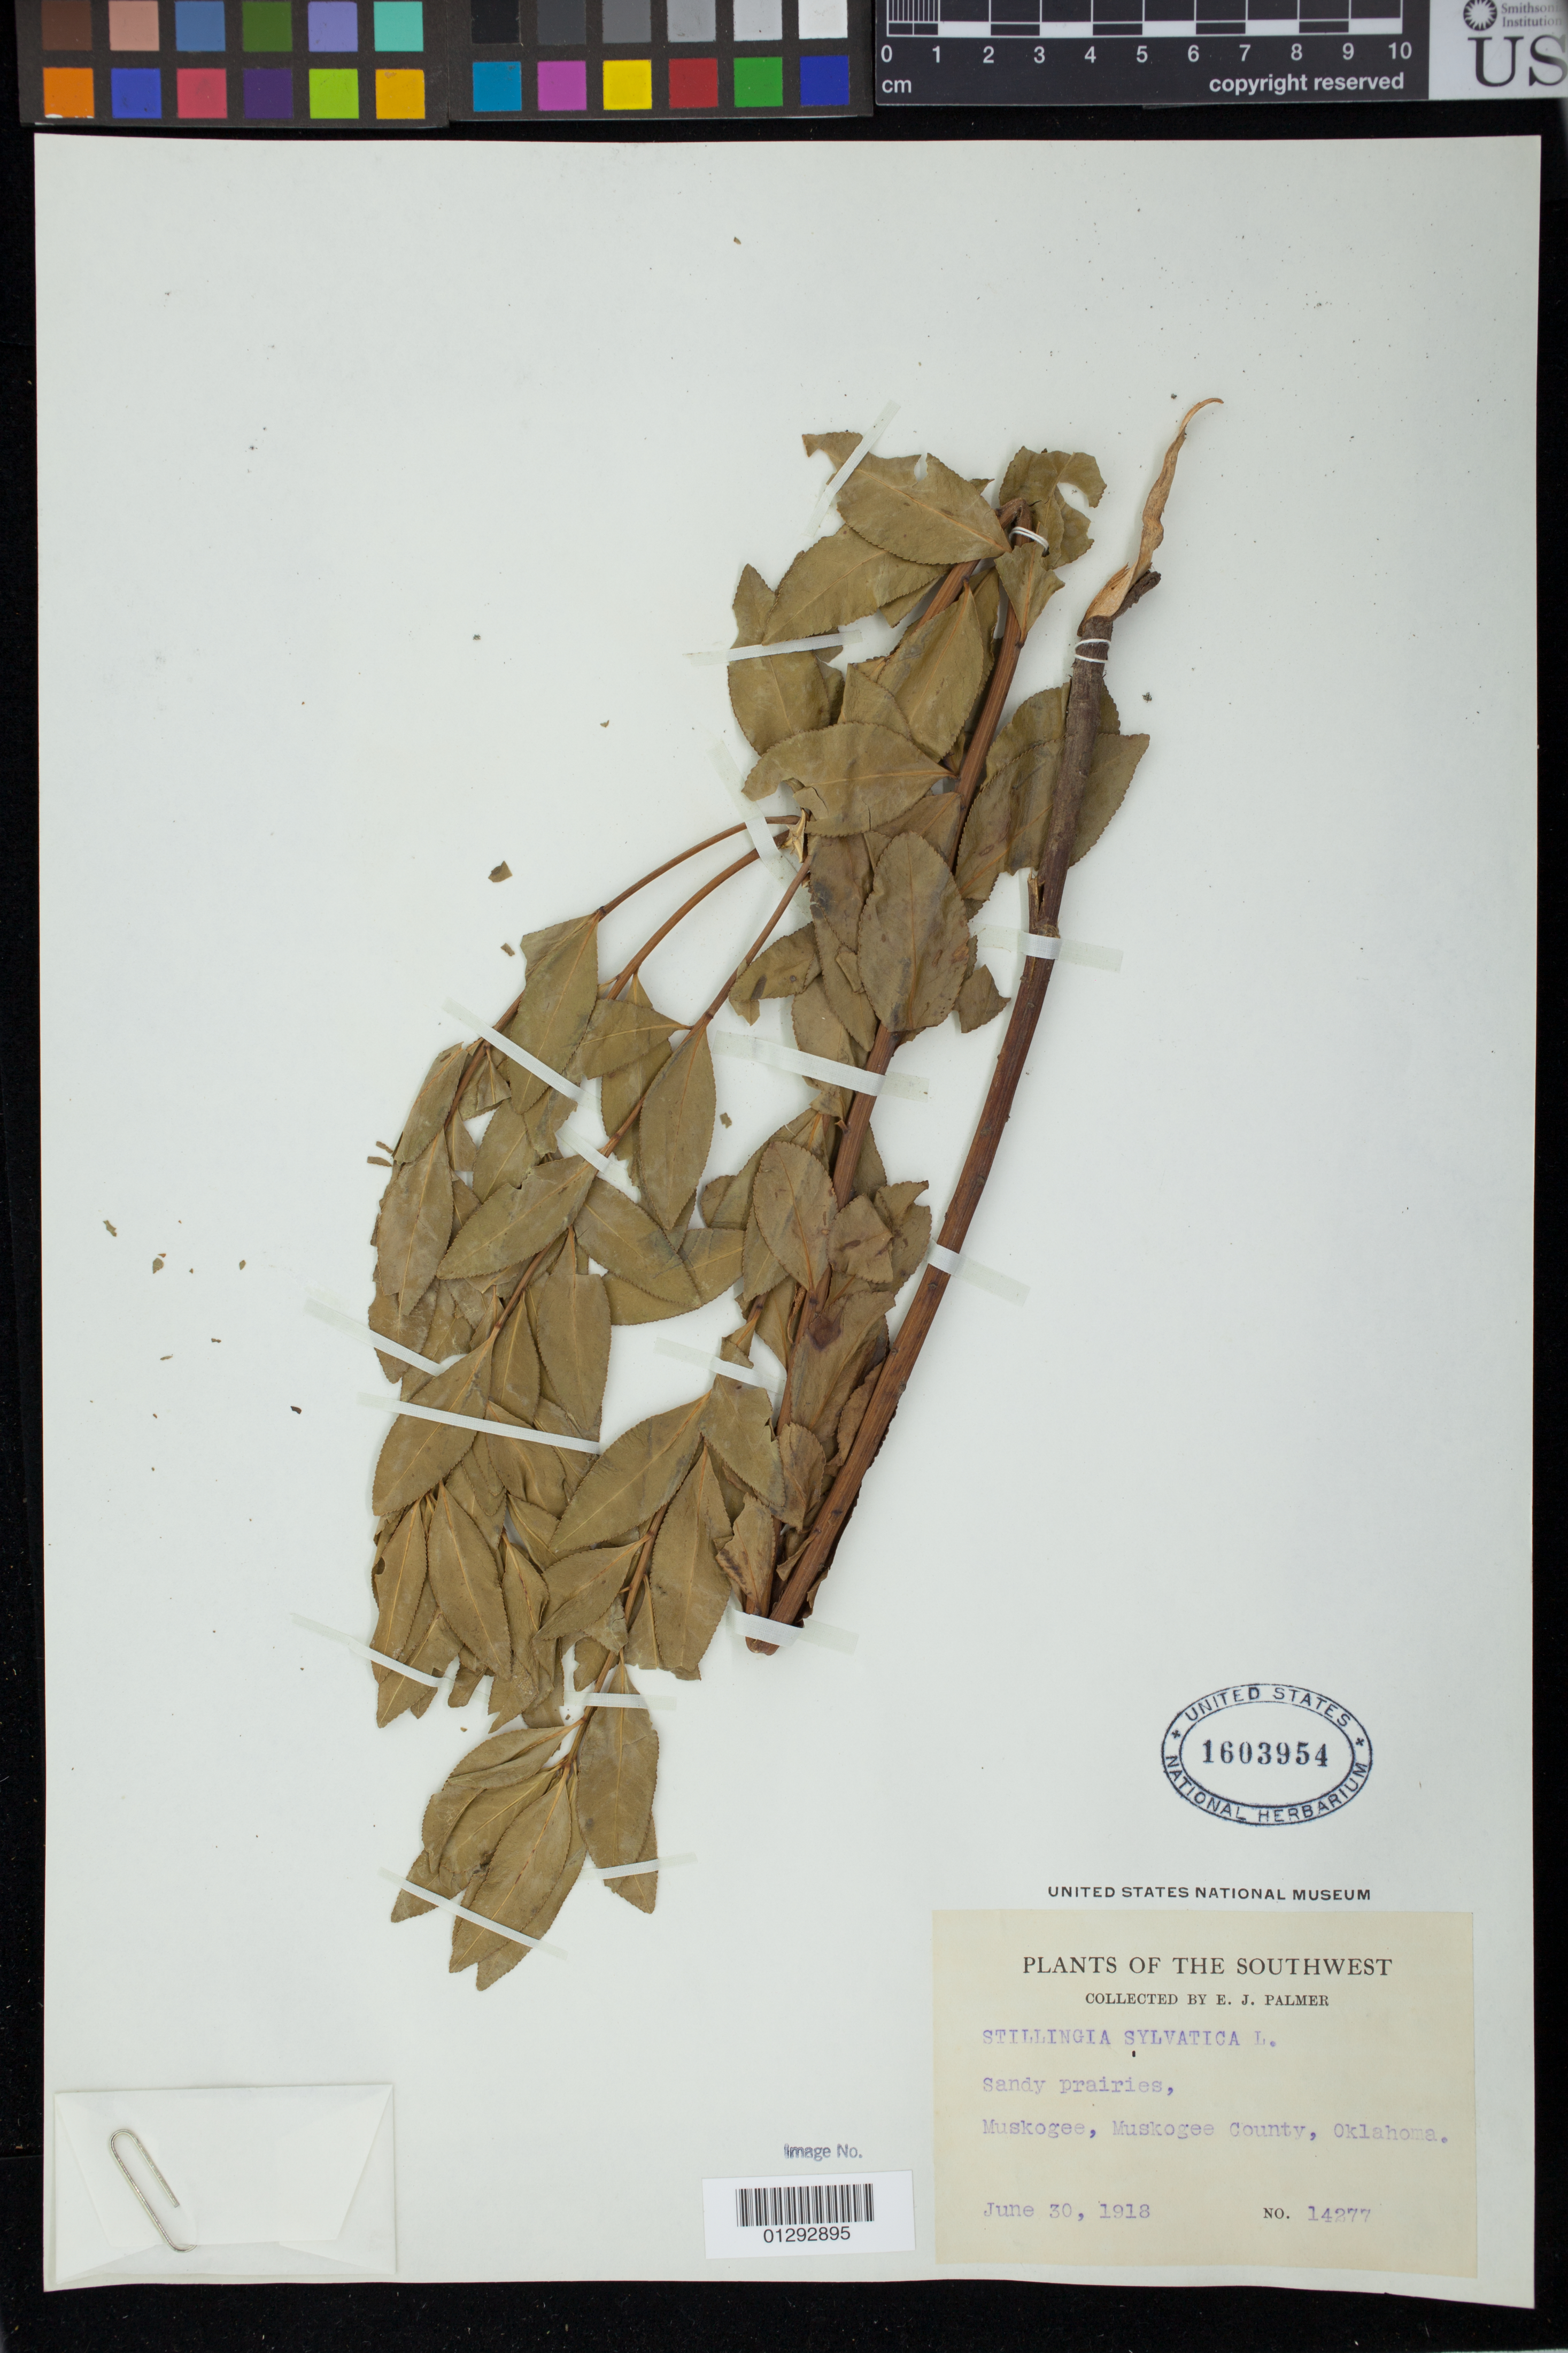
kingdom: Plantae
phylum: Tracheophyta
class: Magnoliopsida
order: Malpighiales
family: Euphorbiaceae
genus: Stillingia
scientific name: Stillingia sylvatica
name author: L.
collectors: E. J. Palmer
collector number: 14277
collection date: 1918-06-30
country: United States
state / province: Oklahoma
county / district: Muskogee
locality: Muskogee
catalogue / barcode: US 1603954